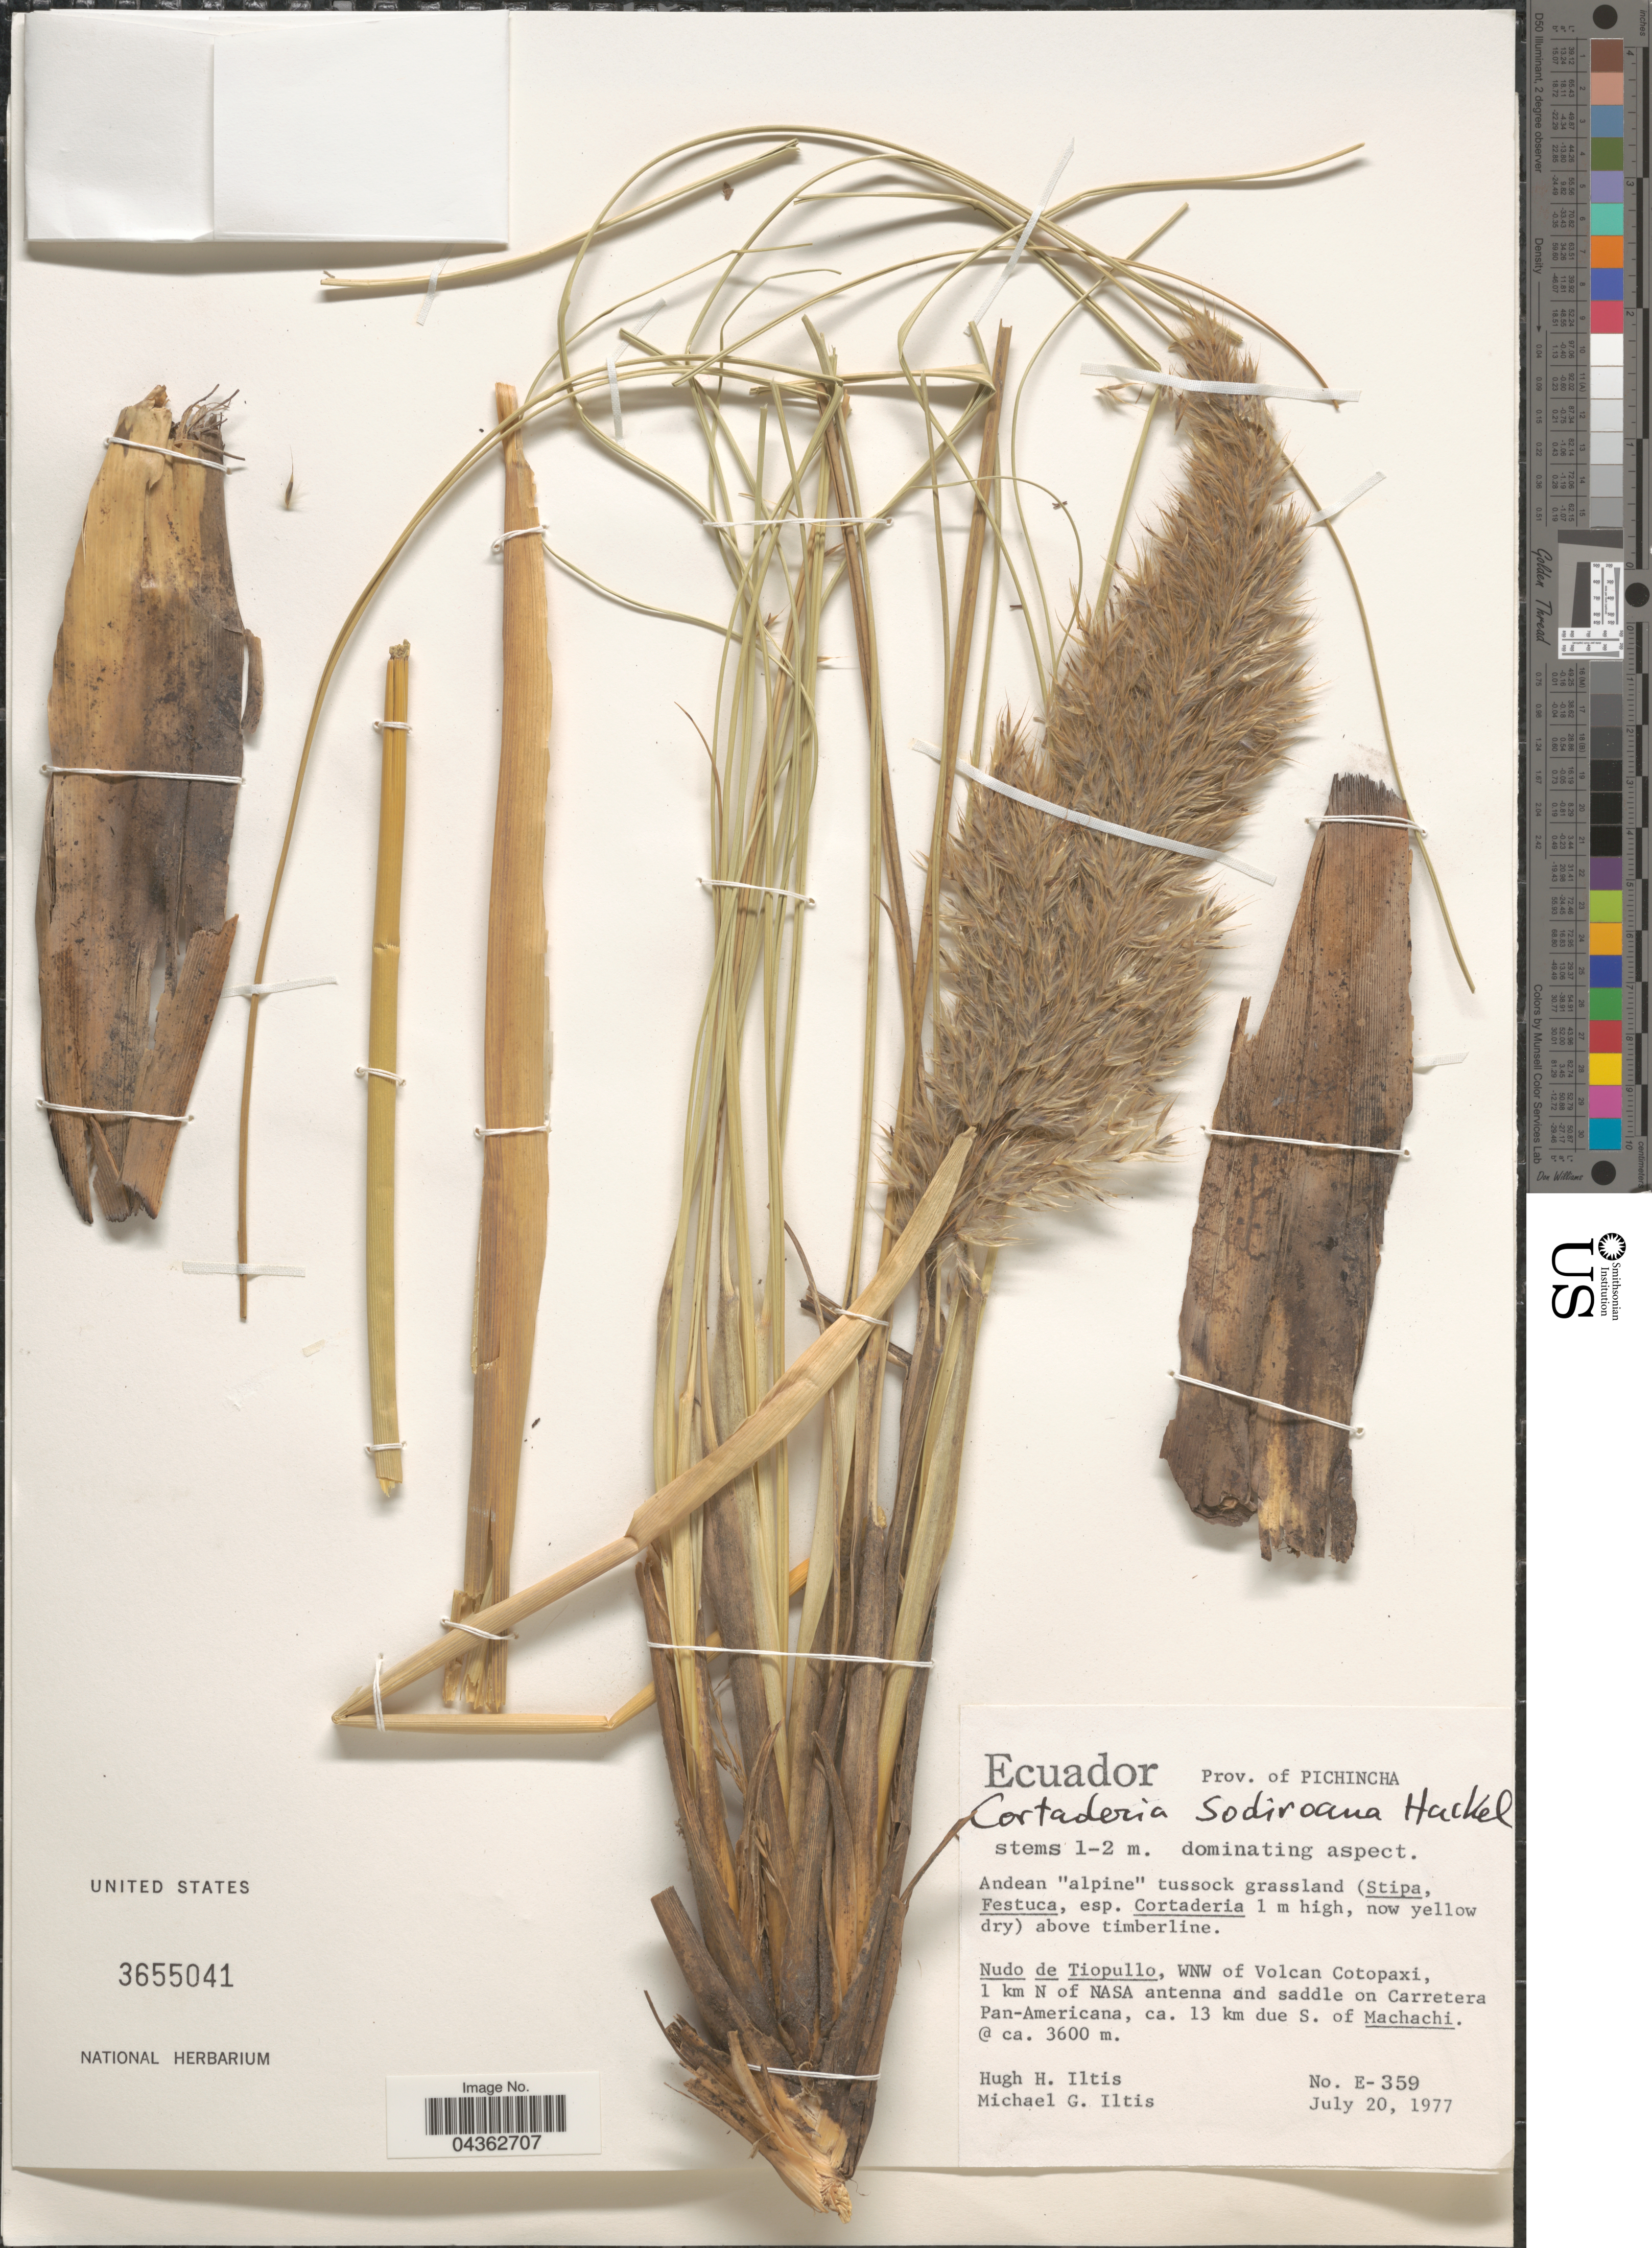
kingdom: Plantae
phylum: Tracheophyta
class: Liliopsida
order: Poales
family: Poaceae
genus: Cortaderia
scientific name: Cortaderia nitida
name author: (Kunth) Pilg.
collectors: H. H. Iltis & M. G. Iltis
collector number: E-359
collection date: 1977-07-20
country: Ecuador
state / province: Pichincha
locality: Nudo de Tiopullo, WNW of Volcan Cotopaxi, 1 km N of NASA antenna and saddle on Carretera Pan-Americana, ca. 13 km due S. of Machachi.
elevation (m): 3600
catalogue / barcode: US 3655041